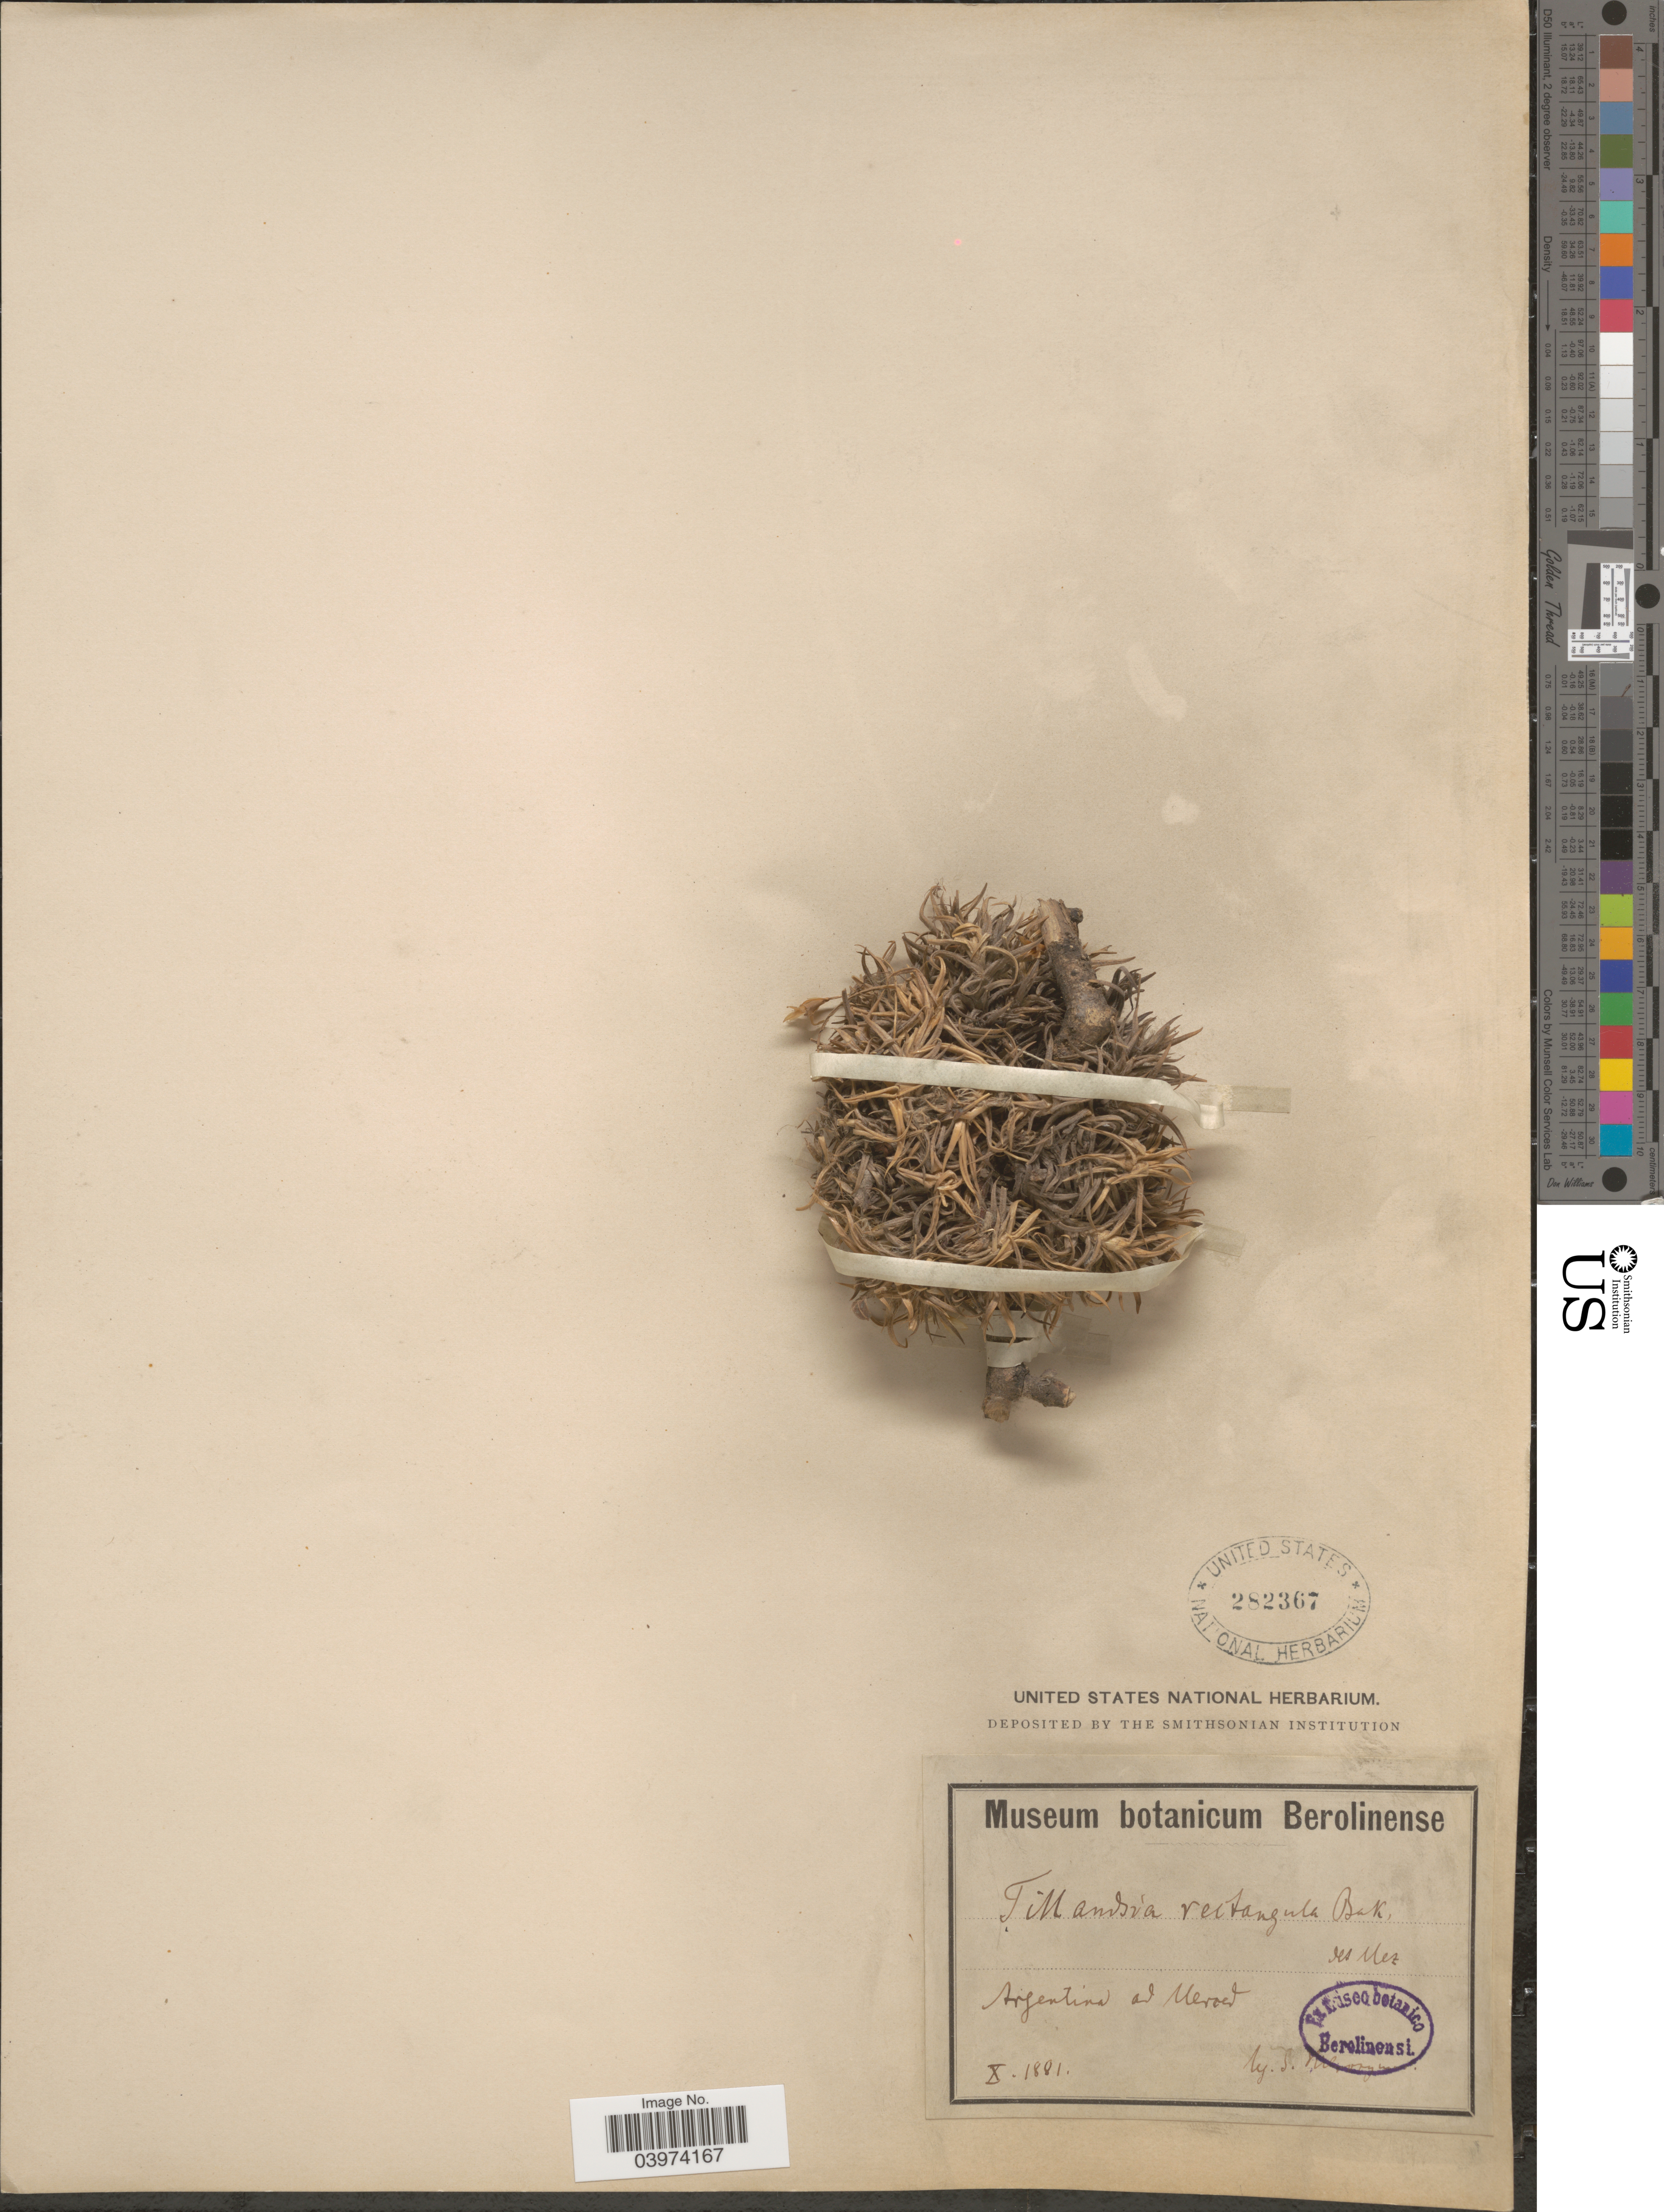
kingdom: Plantae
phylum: Tracheophyta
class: Liliopsida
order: Poales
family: Bromeliaceae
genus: Tillandsia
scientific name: Tillandsia rectangula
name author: Baker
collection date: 1881-10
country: Argentina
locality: Ad Merced.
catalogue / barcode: US 282367